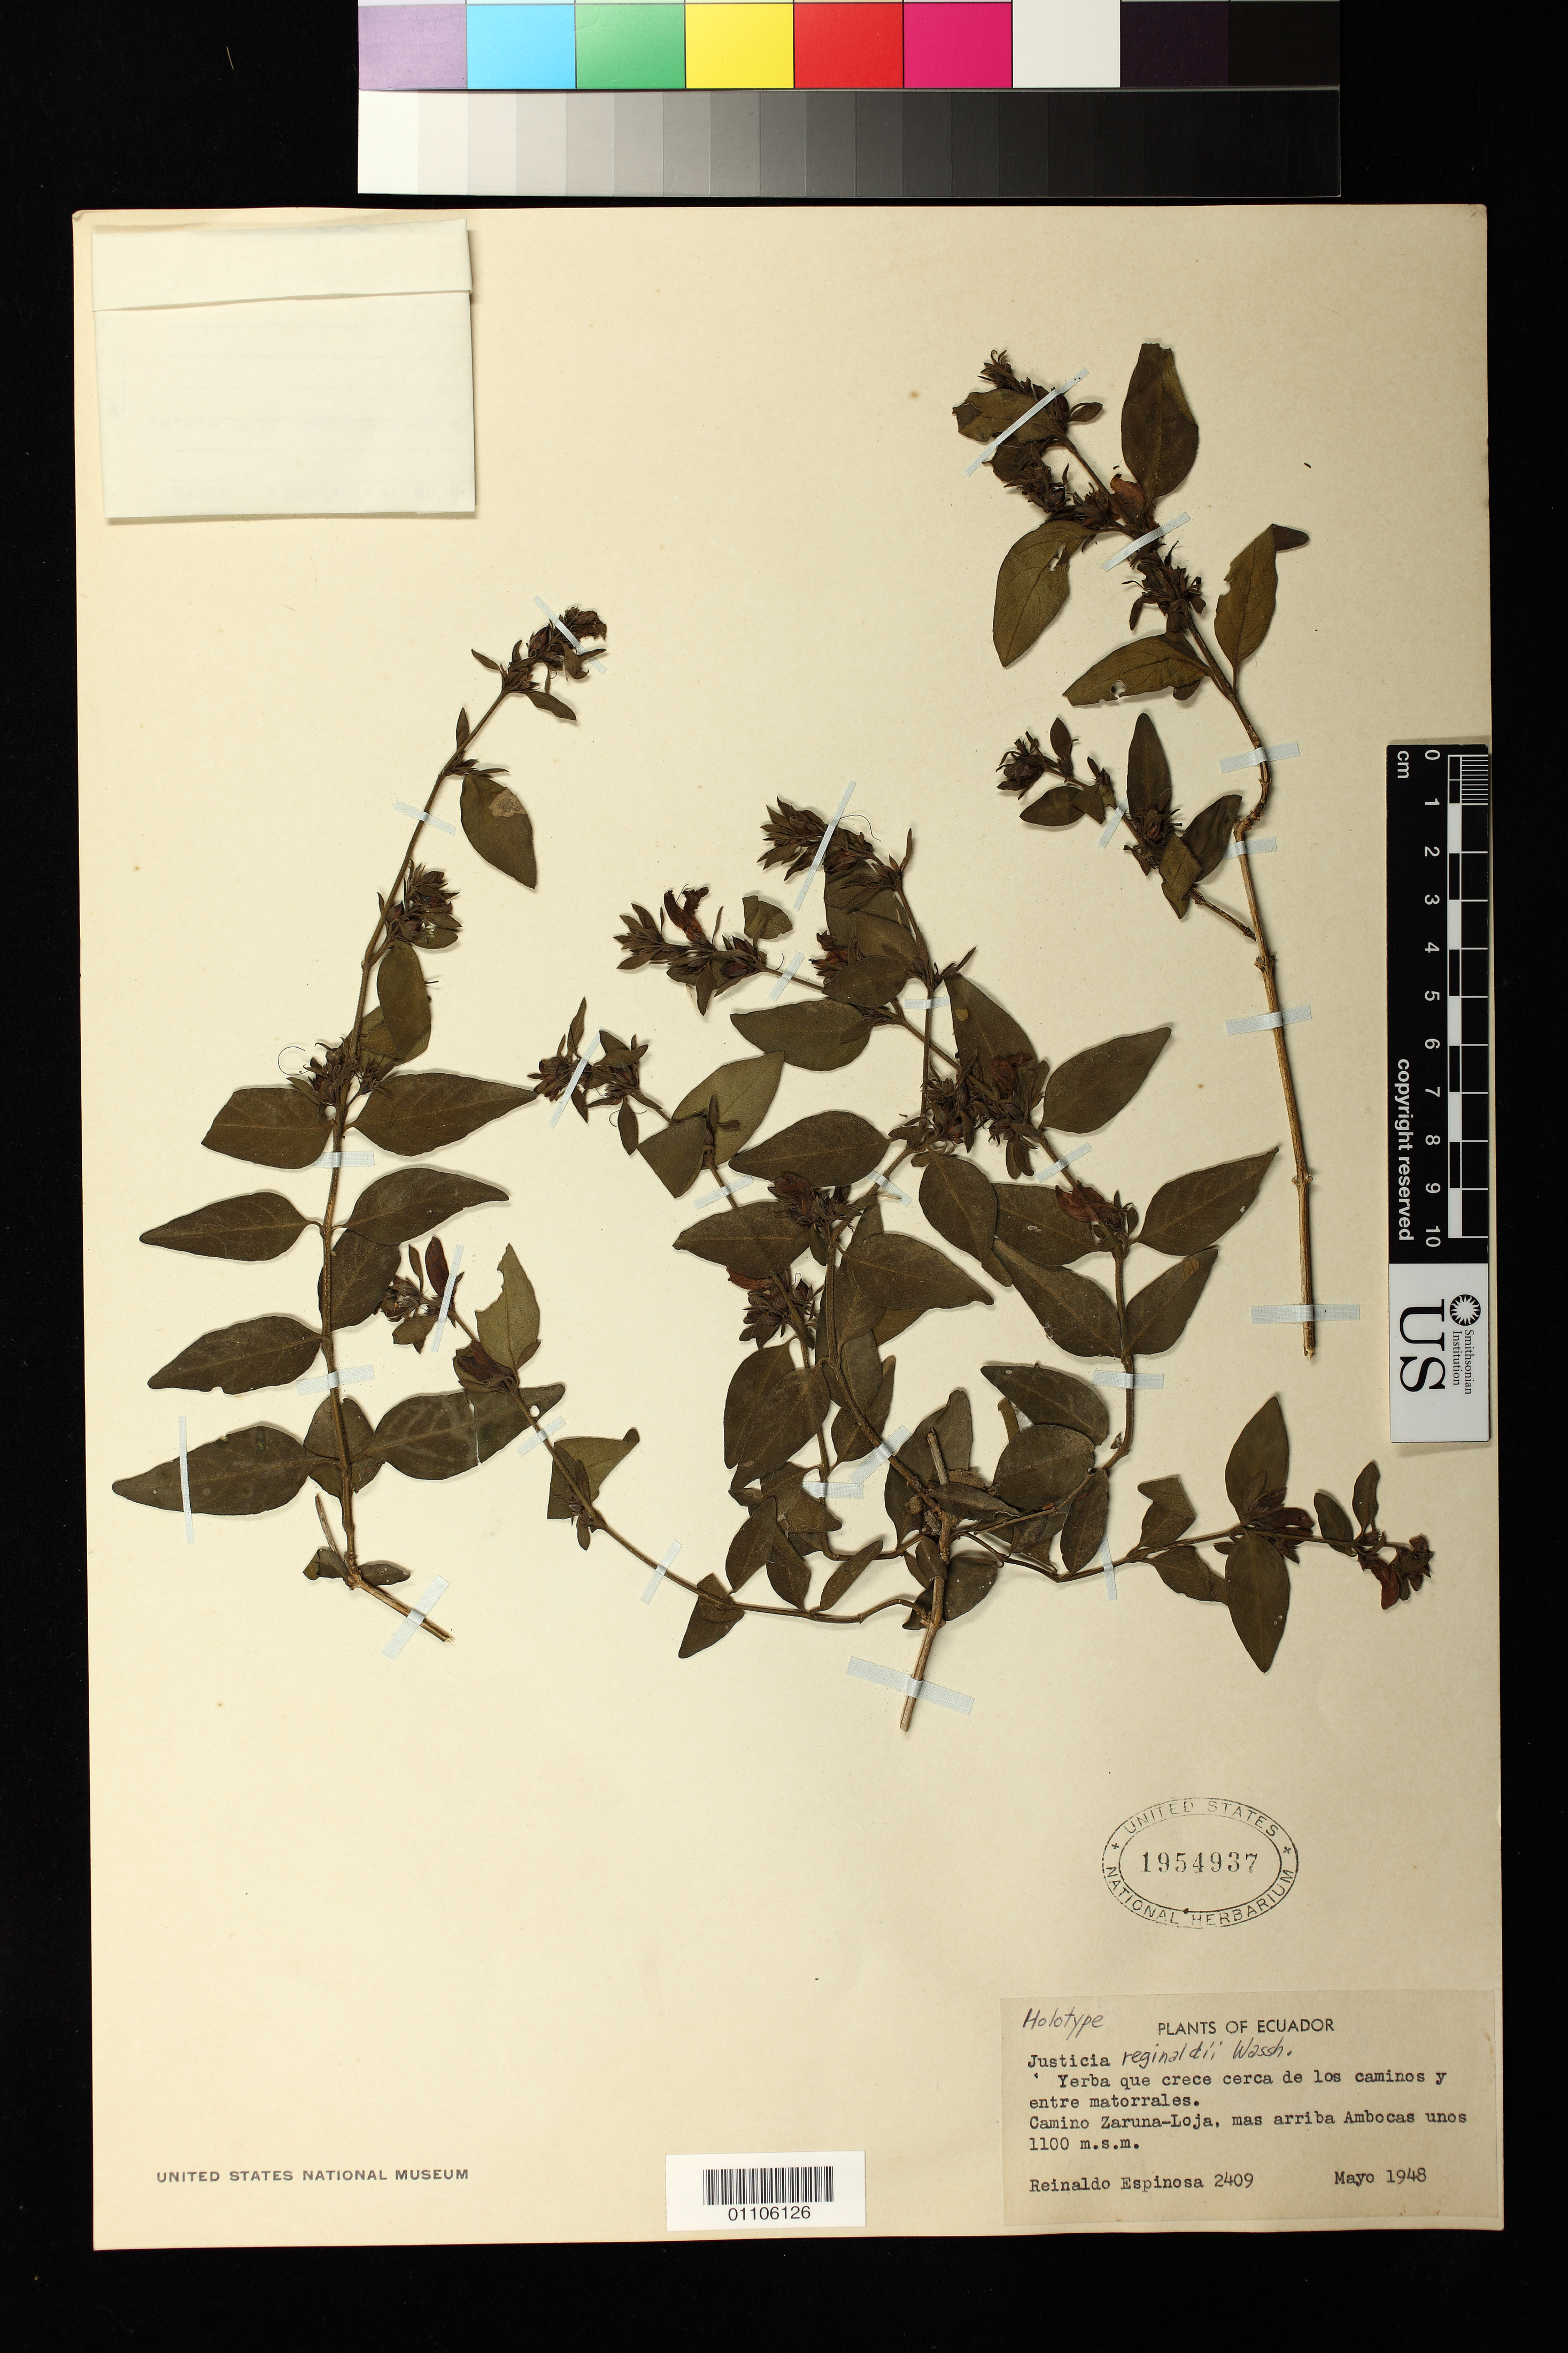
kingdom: Plantae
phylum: Tracheophyta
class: Magnoliopsida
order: Lamiales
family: Acanthaceae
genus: Justicia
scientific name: Justicia reginaldii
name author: Wassh.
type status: Holotype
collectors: R. Espinosa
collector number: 2409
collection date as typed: May 1948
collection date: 1948-05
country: Ecuador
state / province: El Oro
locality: Camino Zaruna-Loja, mas arriba Ambocas unos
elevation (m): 1100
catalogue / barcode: US 1954937